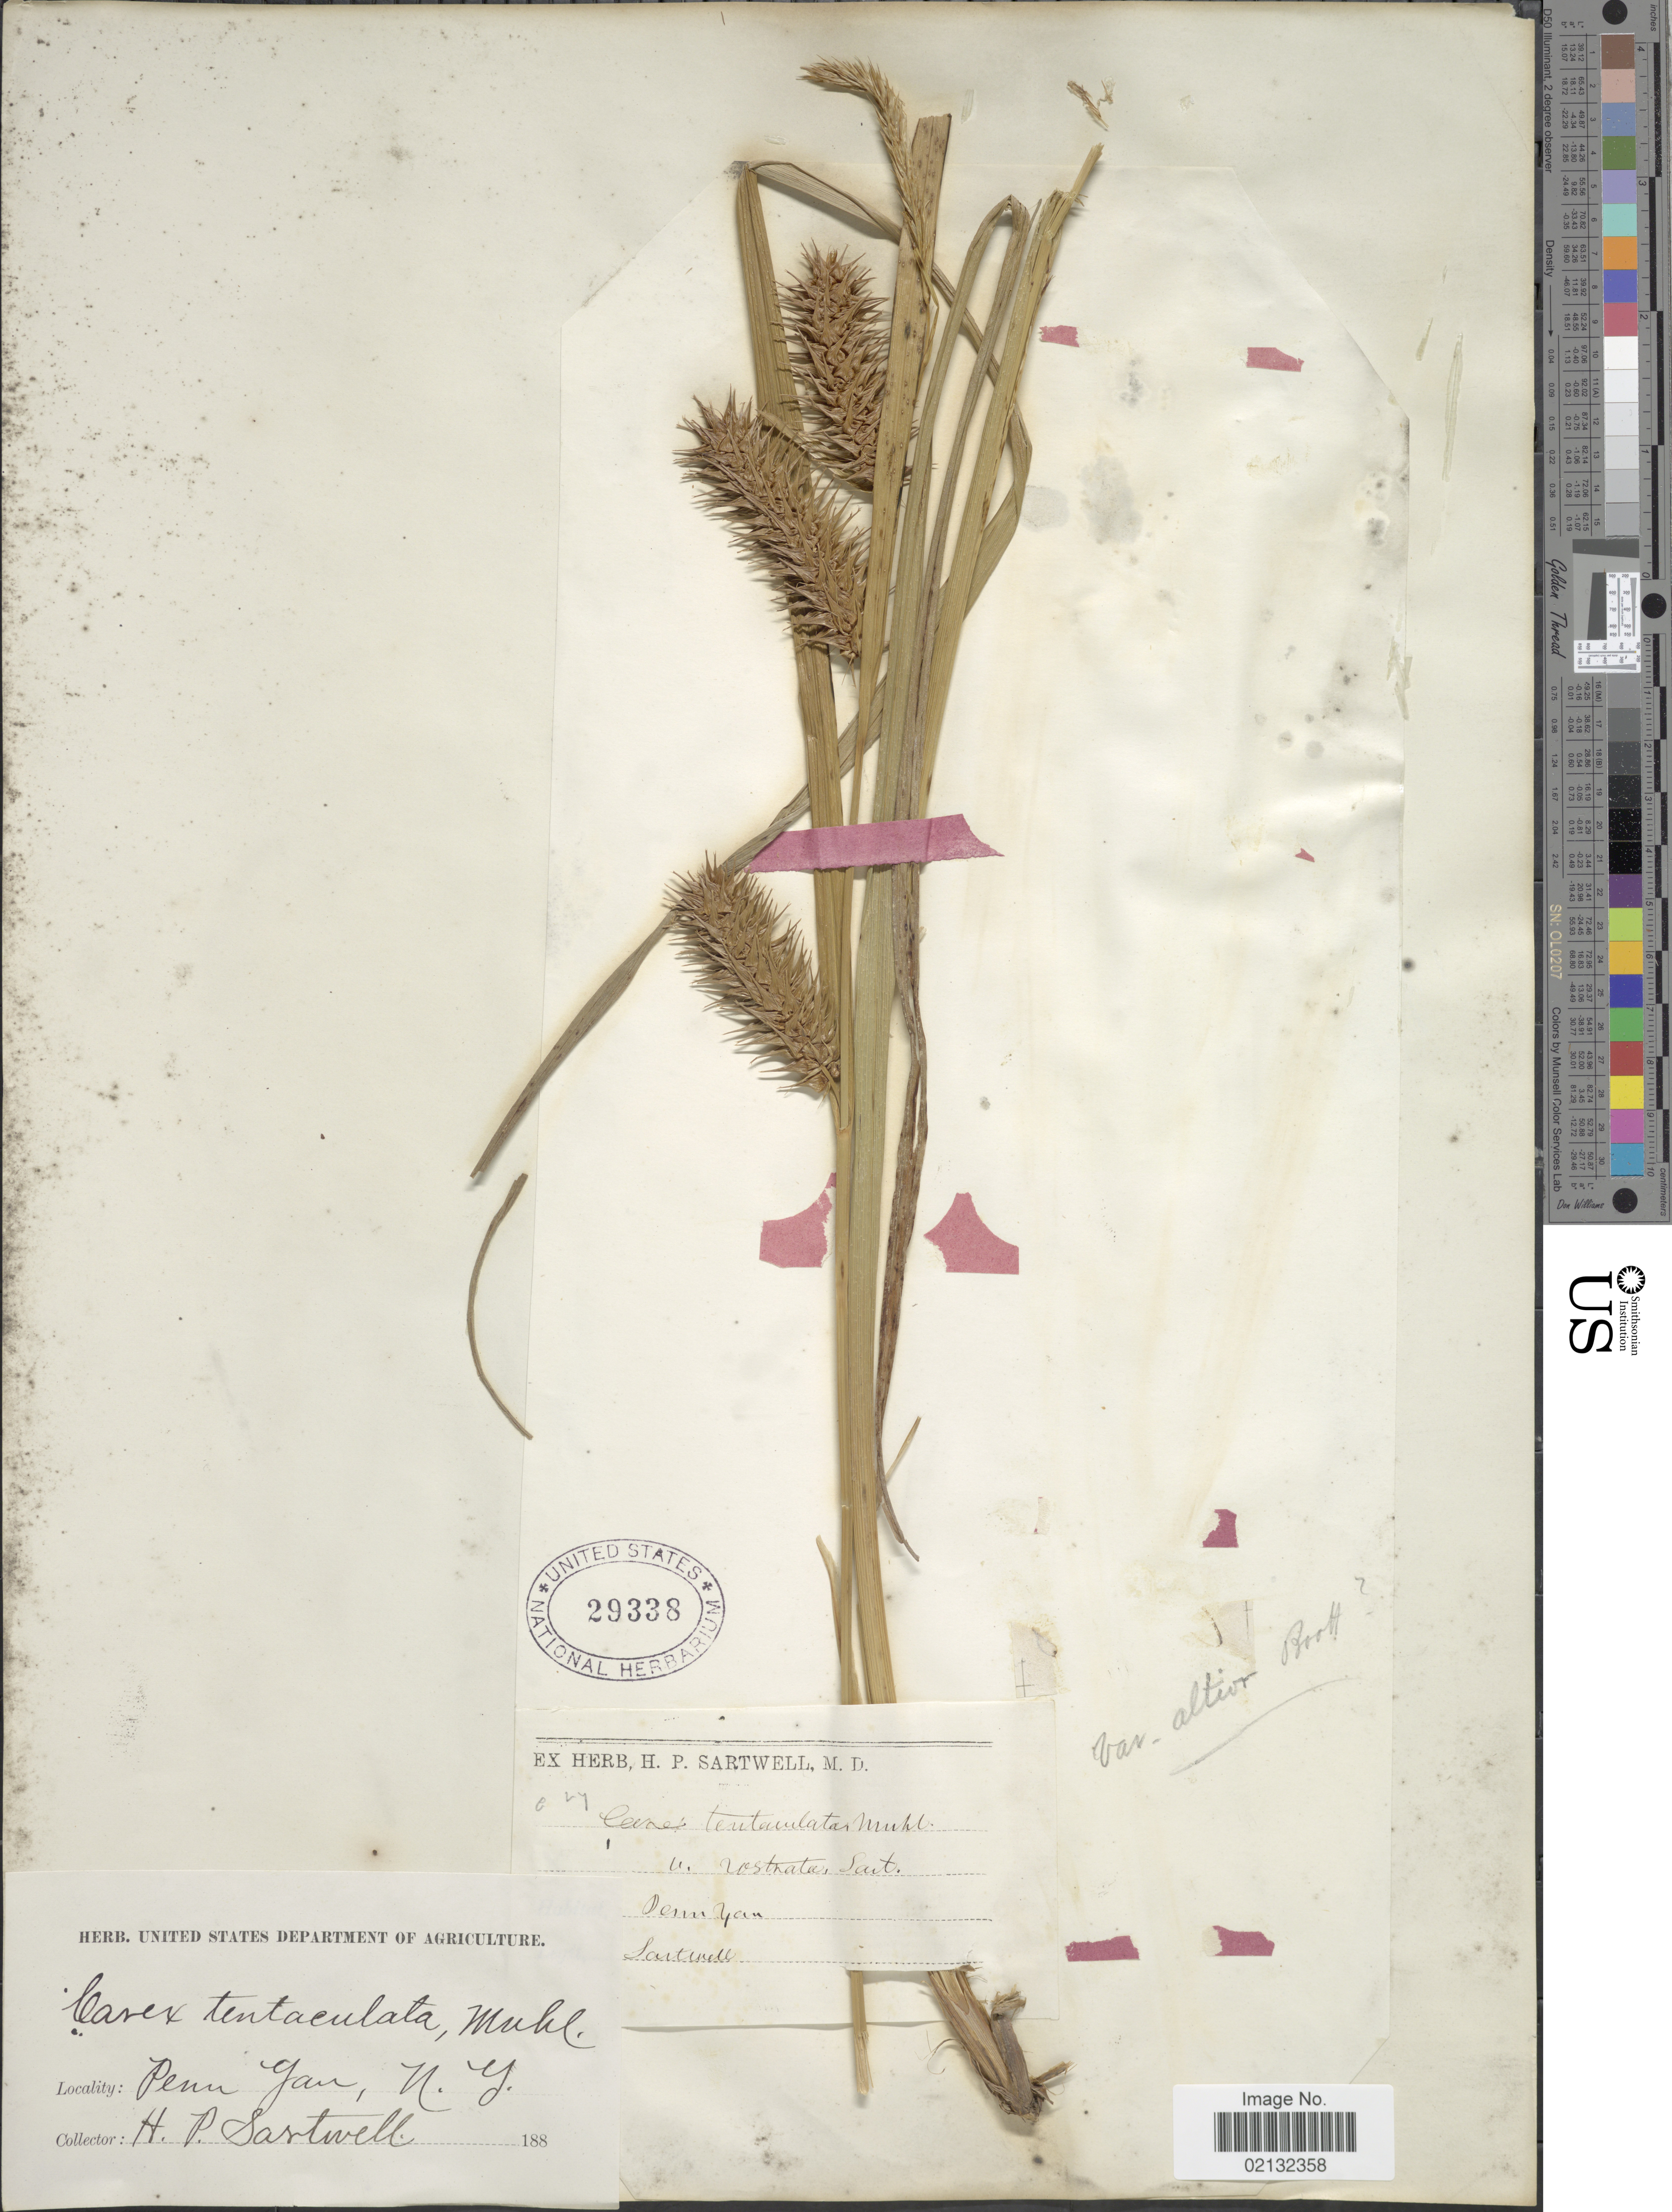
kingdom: Plantae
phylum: Tracheophyta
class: Liliopsida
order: Poales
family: Cyperaceae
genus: Carex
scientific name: Carex rostrata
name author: Stokes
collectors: H. P. Sartwell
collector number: C24?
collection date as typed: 188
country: United States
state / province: New York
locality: Penn Yan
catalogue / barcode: US 29338